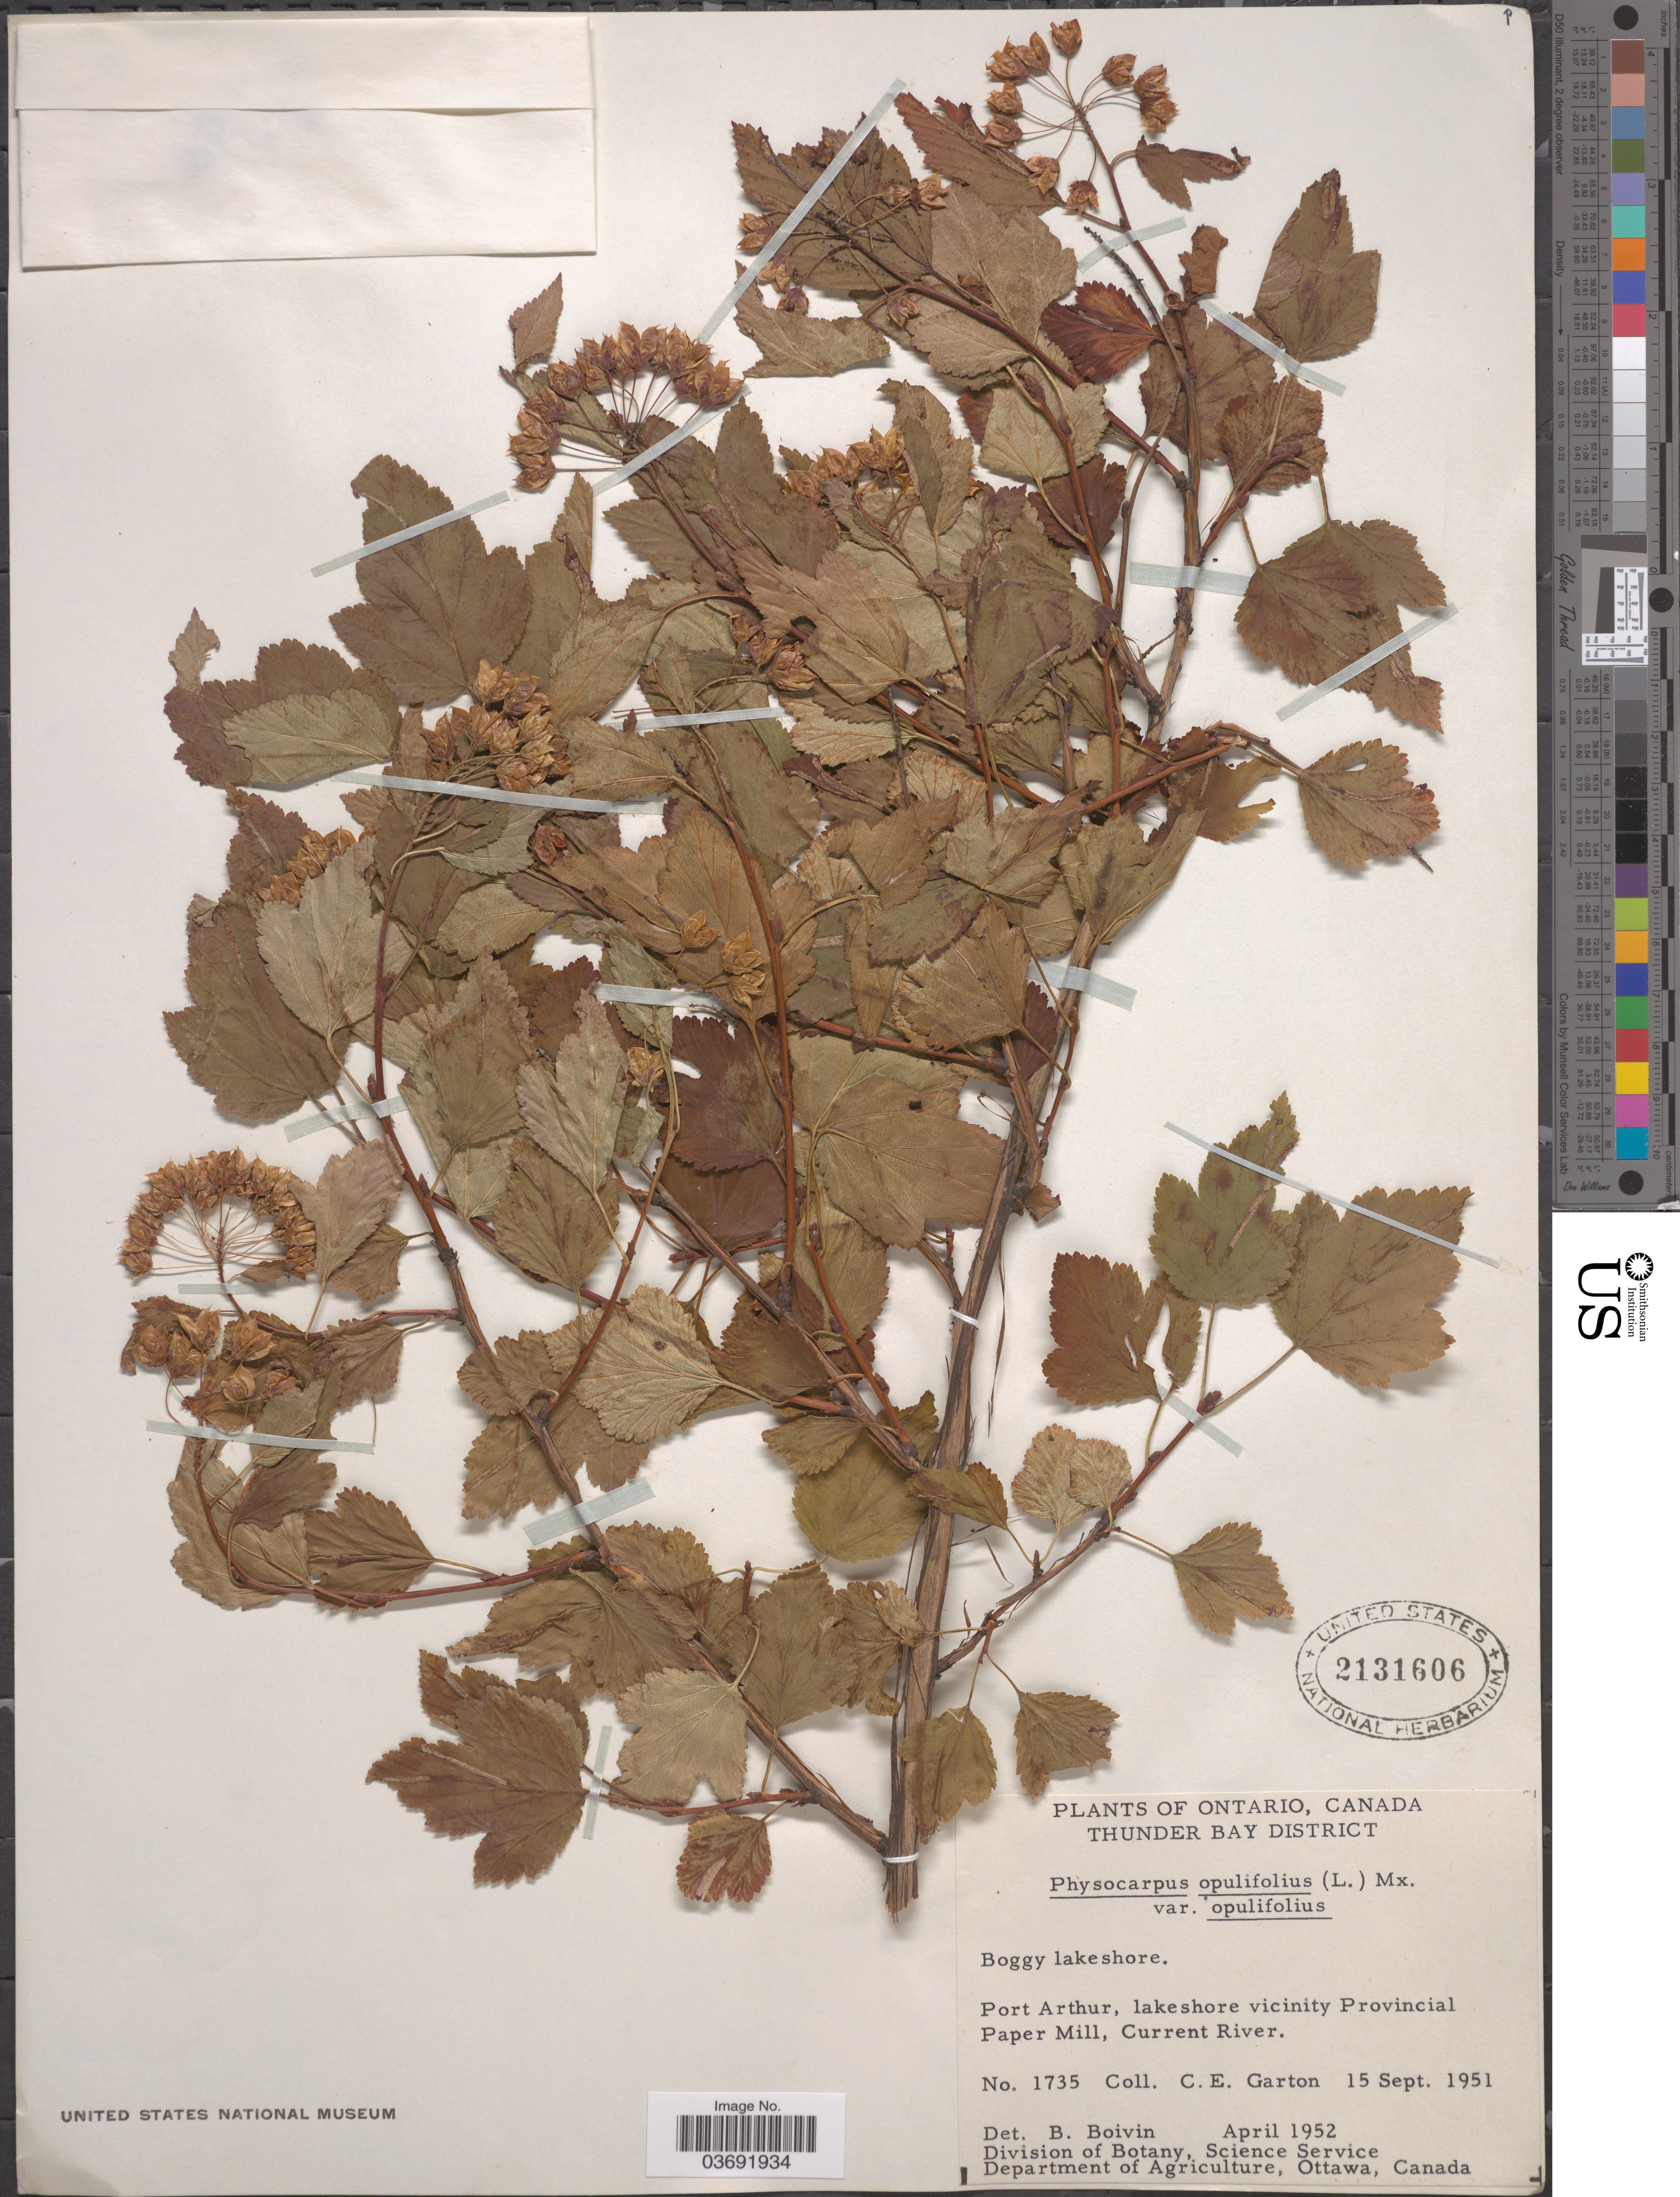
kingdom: Plantae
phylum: Tracheophyta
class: Magnoliopsida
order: Rosales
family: Rosaceae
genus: Physocarpus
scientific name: Physocarpus opulifolius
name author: (L.) Maxim.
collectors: C. E. Garton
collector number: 1735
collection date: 1951-09-15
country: Canada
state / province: Ontario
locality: Thunder Bay District. Boggy lakeshore. Port Arthur, lakeshore vicinity Provincial Paper Mill, Current River.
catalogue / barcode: US 2131606